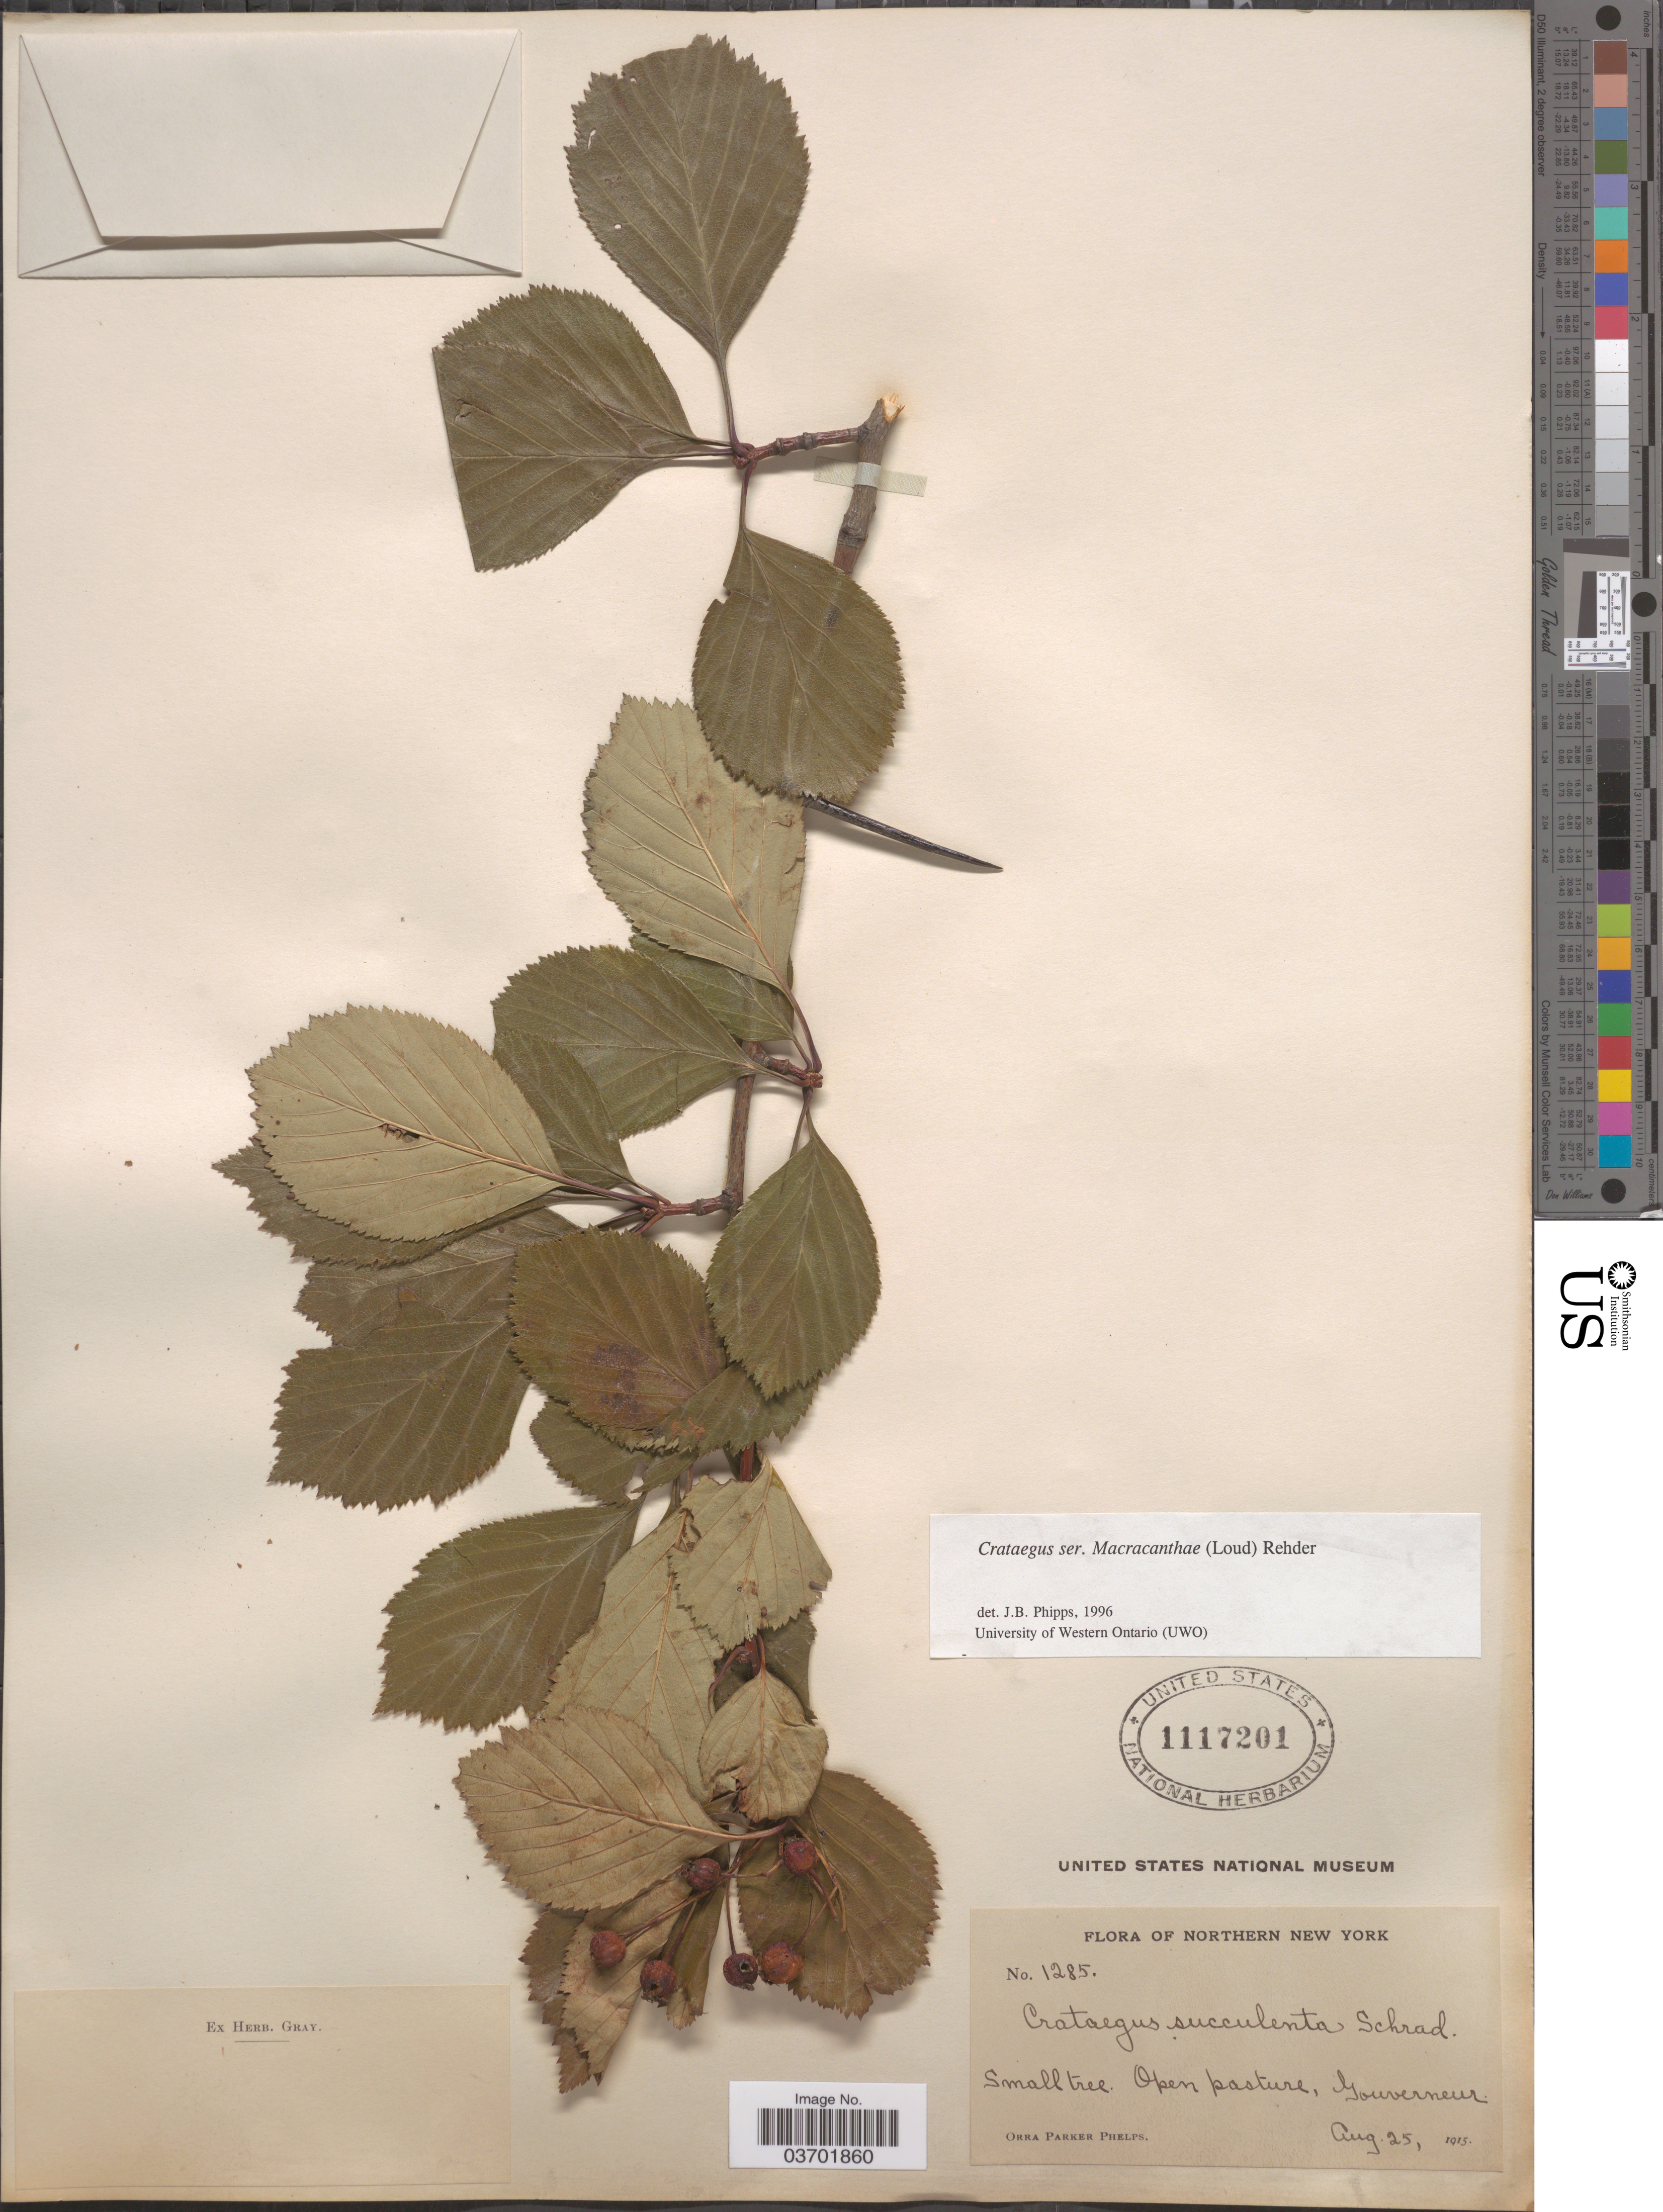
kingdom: Plantae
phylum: Tracheophyta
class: Magnoliopsida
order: Rosales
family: Rosaceae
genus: Crataegus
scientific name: Crataegus succulenta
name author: Schrad. ex Link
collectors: O. P. Phelps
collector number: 1285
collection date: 1915-08-25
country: United States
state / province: New York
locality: Northern New York. Gouverneur.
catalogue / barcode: US 1117201